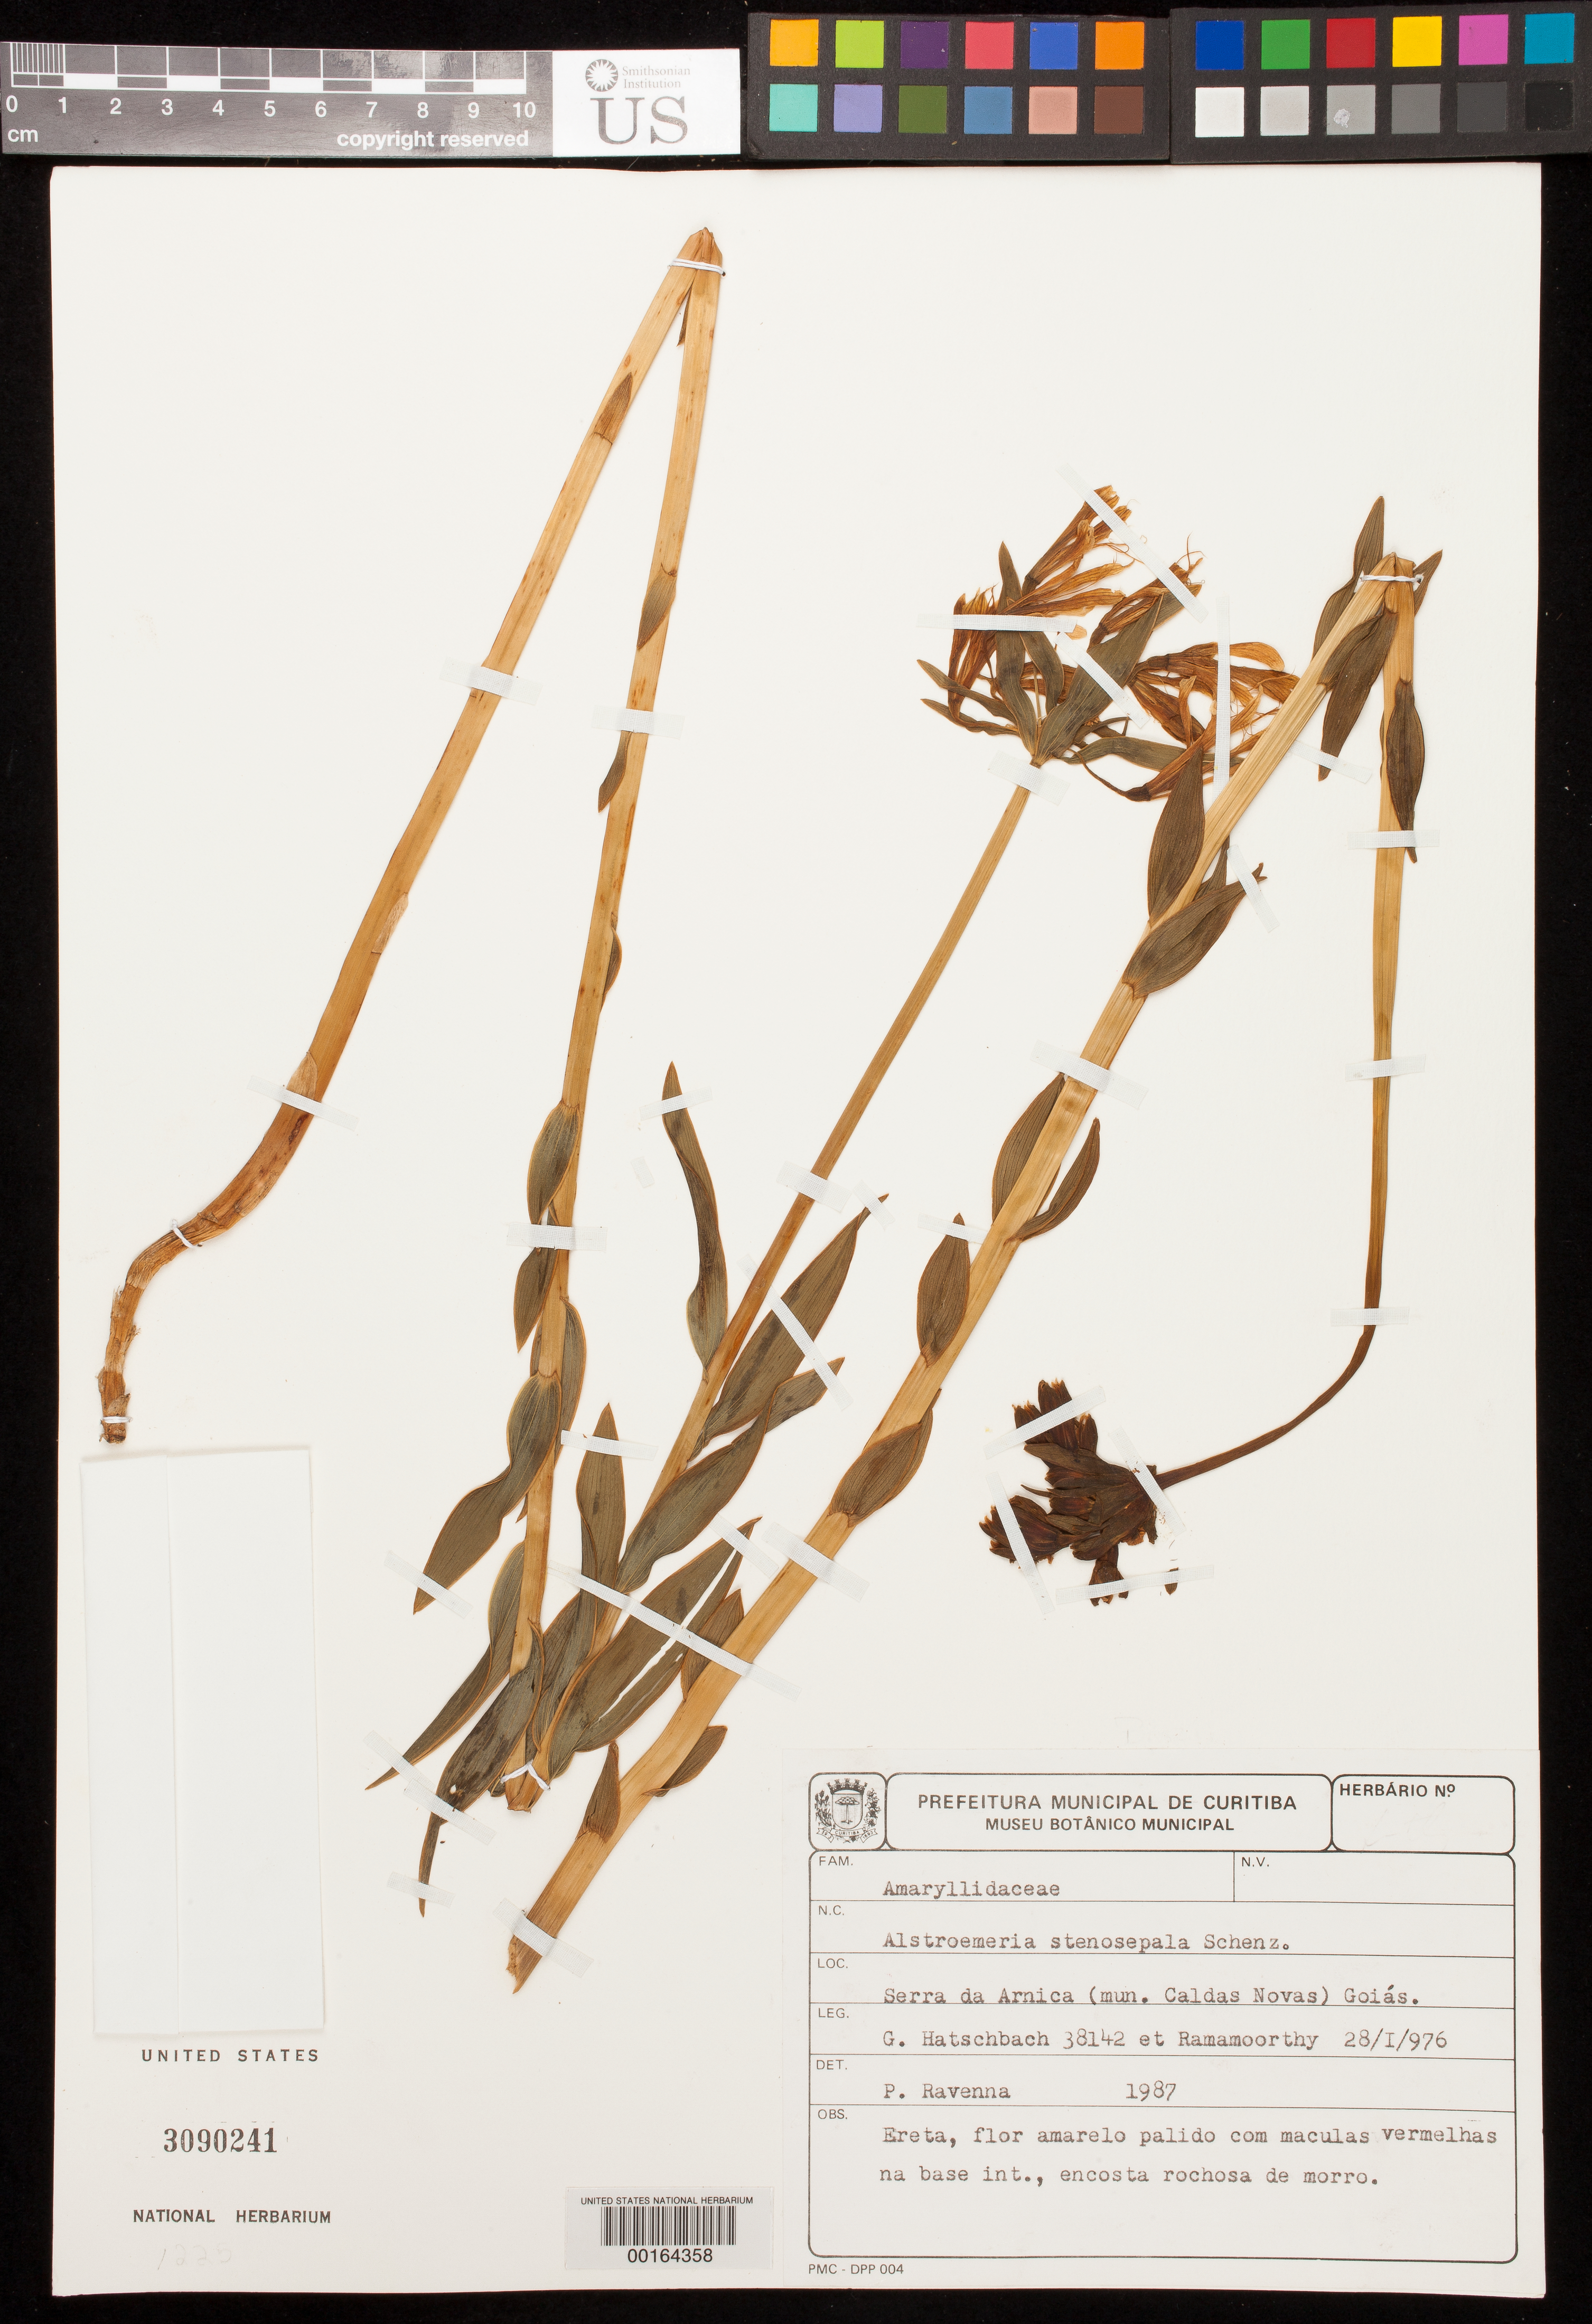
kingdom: Plantae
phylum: Tracheophyta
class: Liliopsida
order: Liliales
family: Alstroemeriaceae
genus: Alstroemeria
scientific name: Alstroemeria stenopetala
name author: Seub.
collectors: G. Hatschbach & T. P. Ramamoorthy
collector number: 38142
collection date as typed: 28 Jan 1976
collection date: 1976-01-28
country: Brazil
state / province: Goiás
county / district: Caldas Novas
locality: Serra da arnica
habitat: Rocky slope and knoll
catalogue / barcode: US 3090241